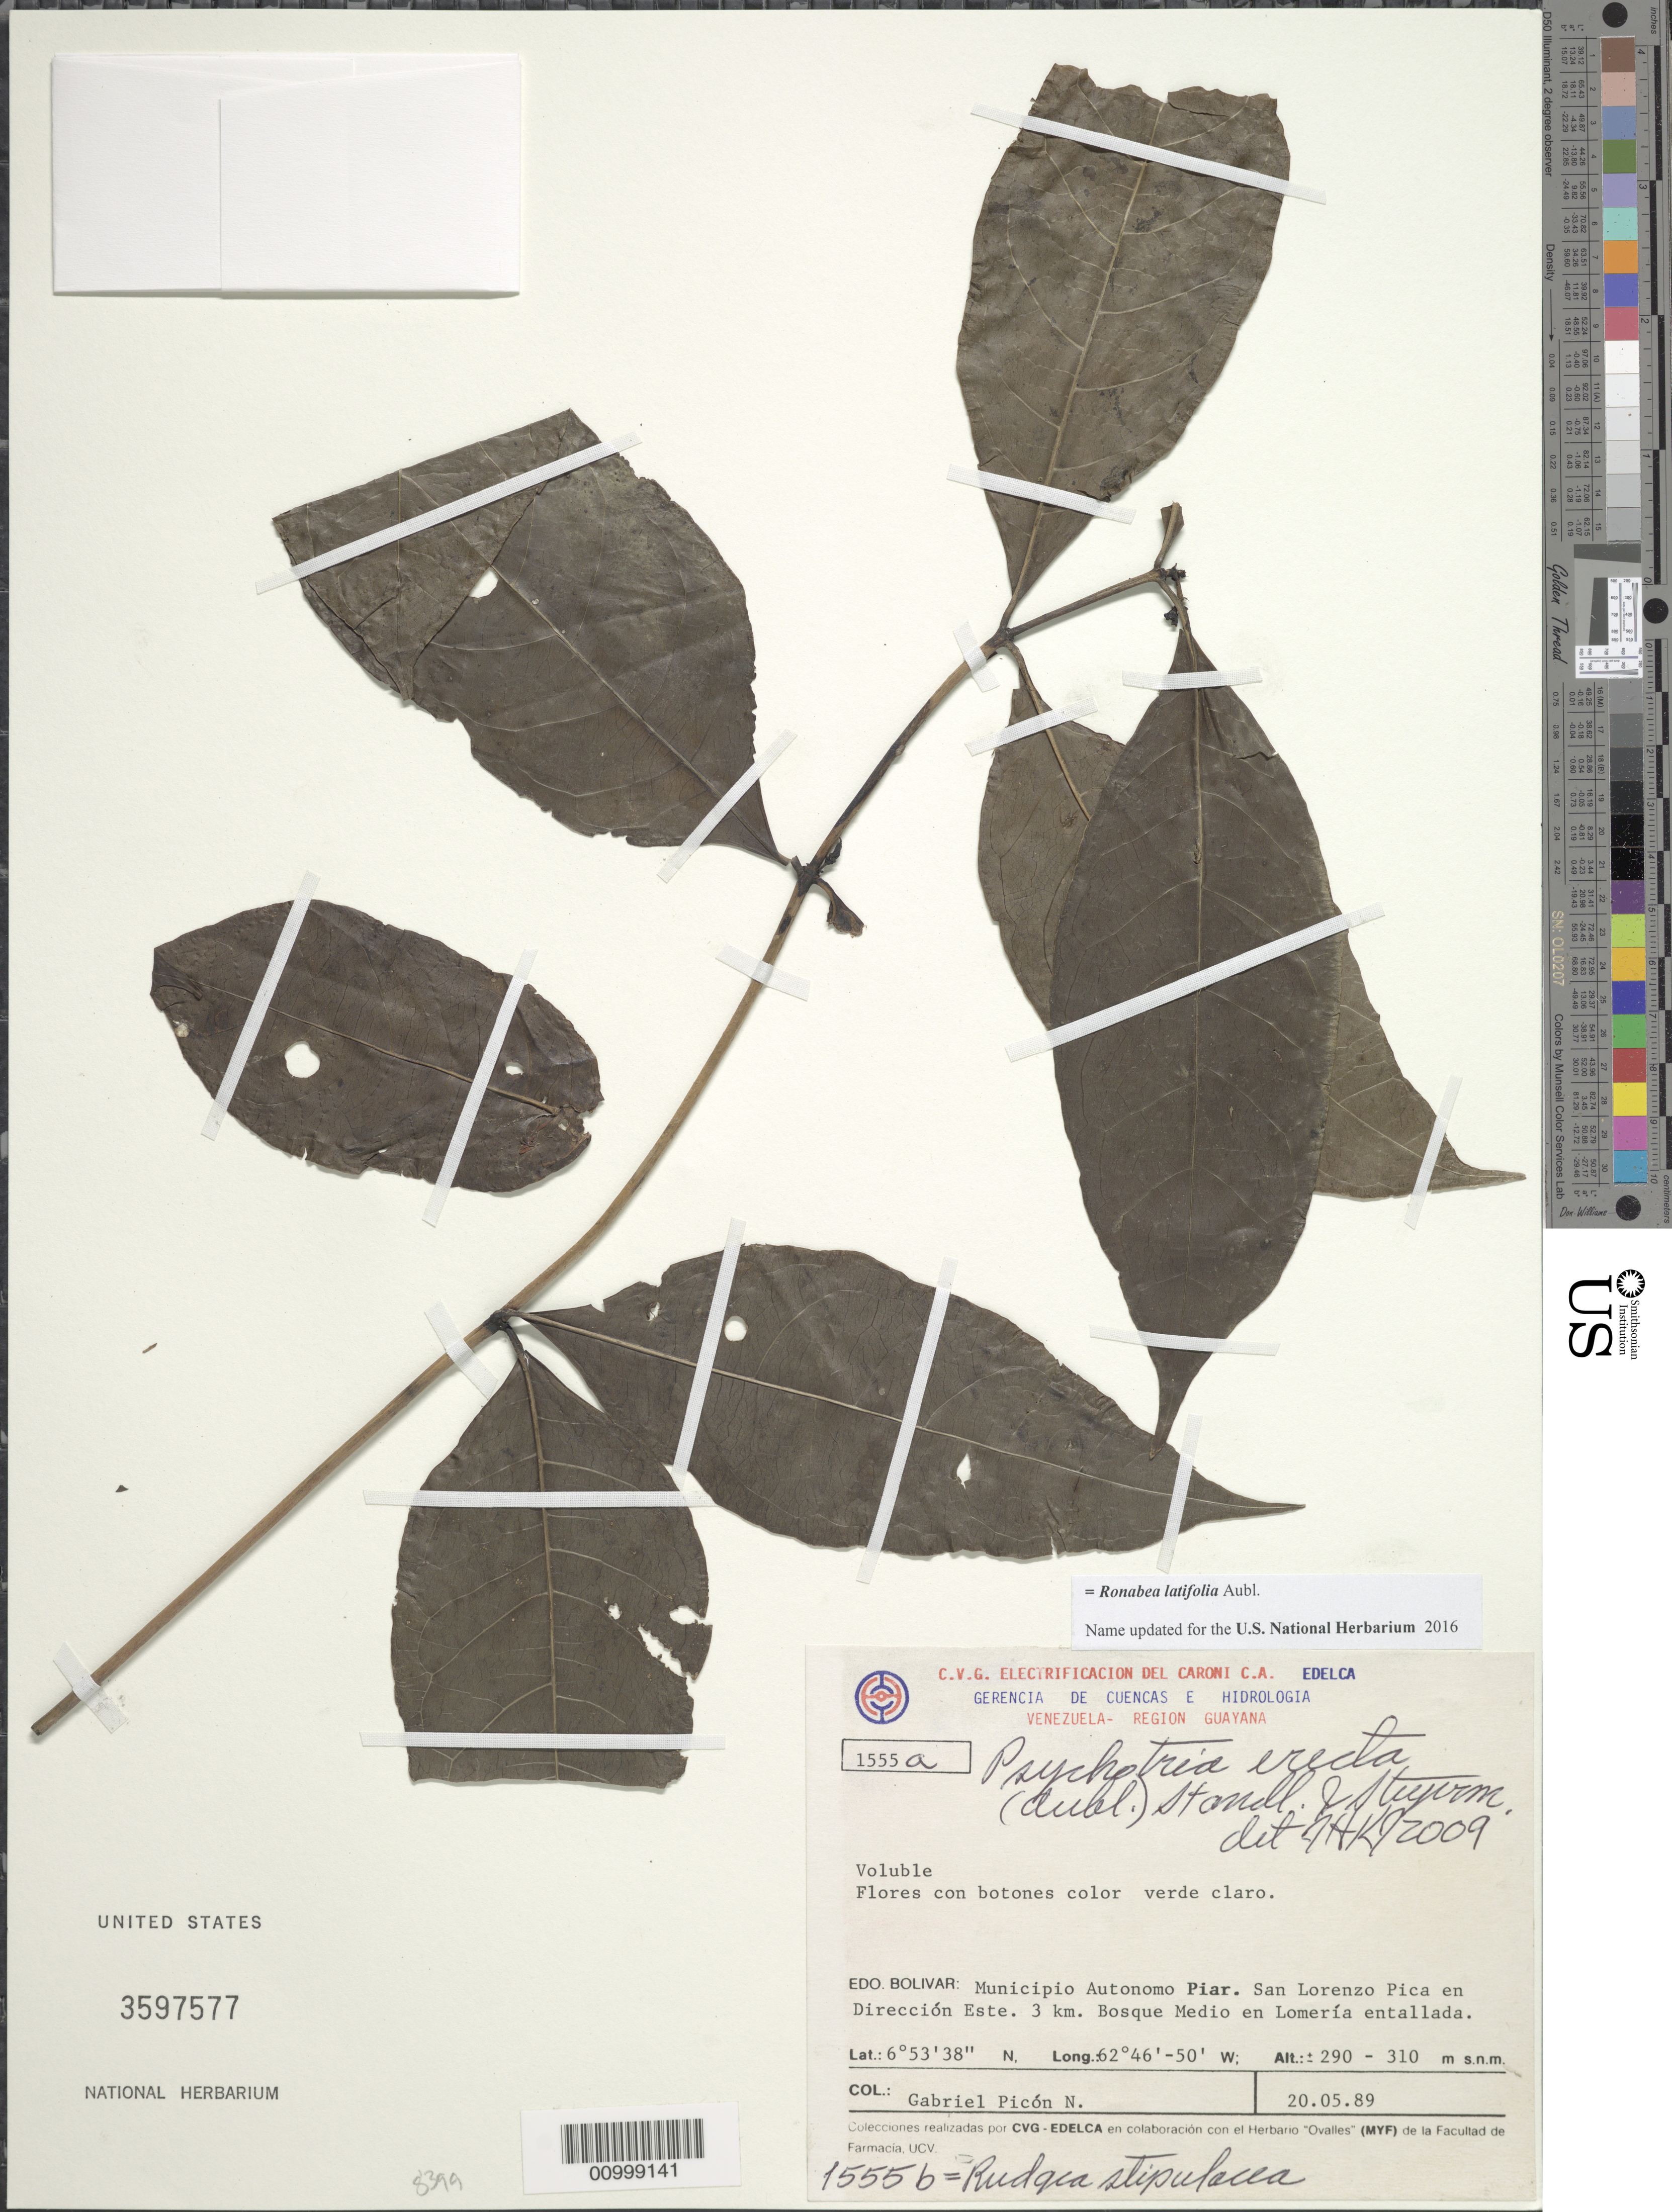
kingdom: Plantae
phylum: Tracheophyta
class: Magnoliopsida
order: Gentianales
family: Rubiaceae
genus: Psychotria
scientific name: Psychotria erecta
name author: (Aubl.) Standl. & Steyerm.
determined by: Kirkbride, J. H.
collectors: G. Picón Navas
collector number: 1555 a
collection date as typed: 20-May-89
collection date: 1989-05-20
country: Venezuela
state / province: Bolívar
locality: Municipio Autonomo Piar. San Lorenzo Pica en Direccion Este. 3 km.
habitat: Bosque Medio en Lomeria entallada.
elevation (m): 290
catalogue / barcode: US 3597577